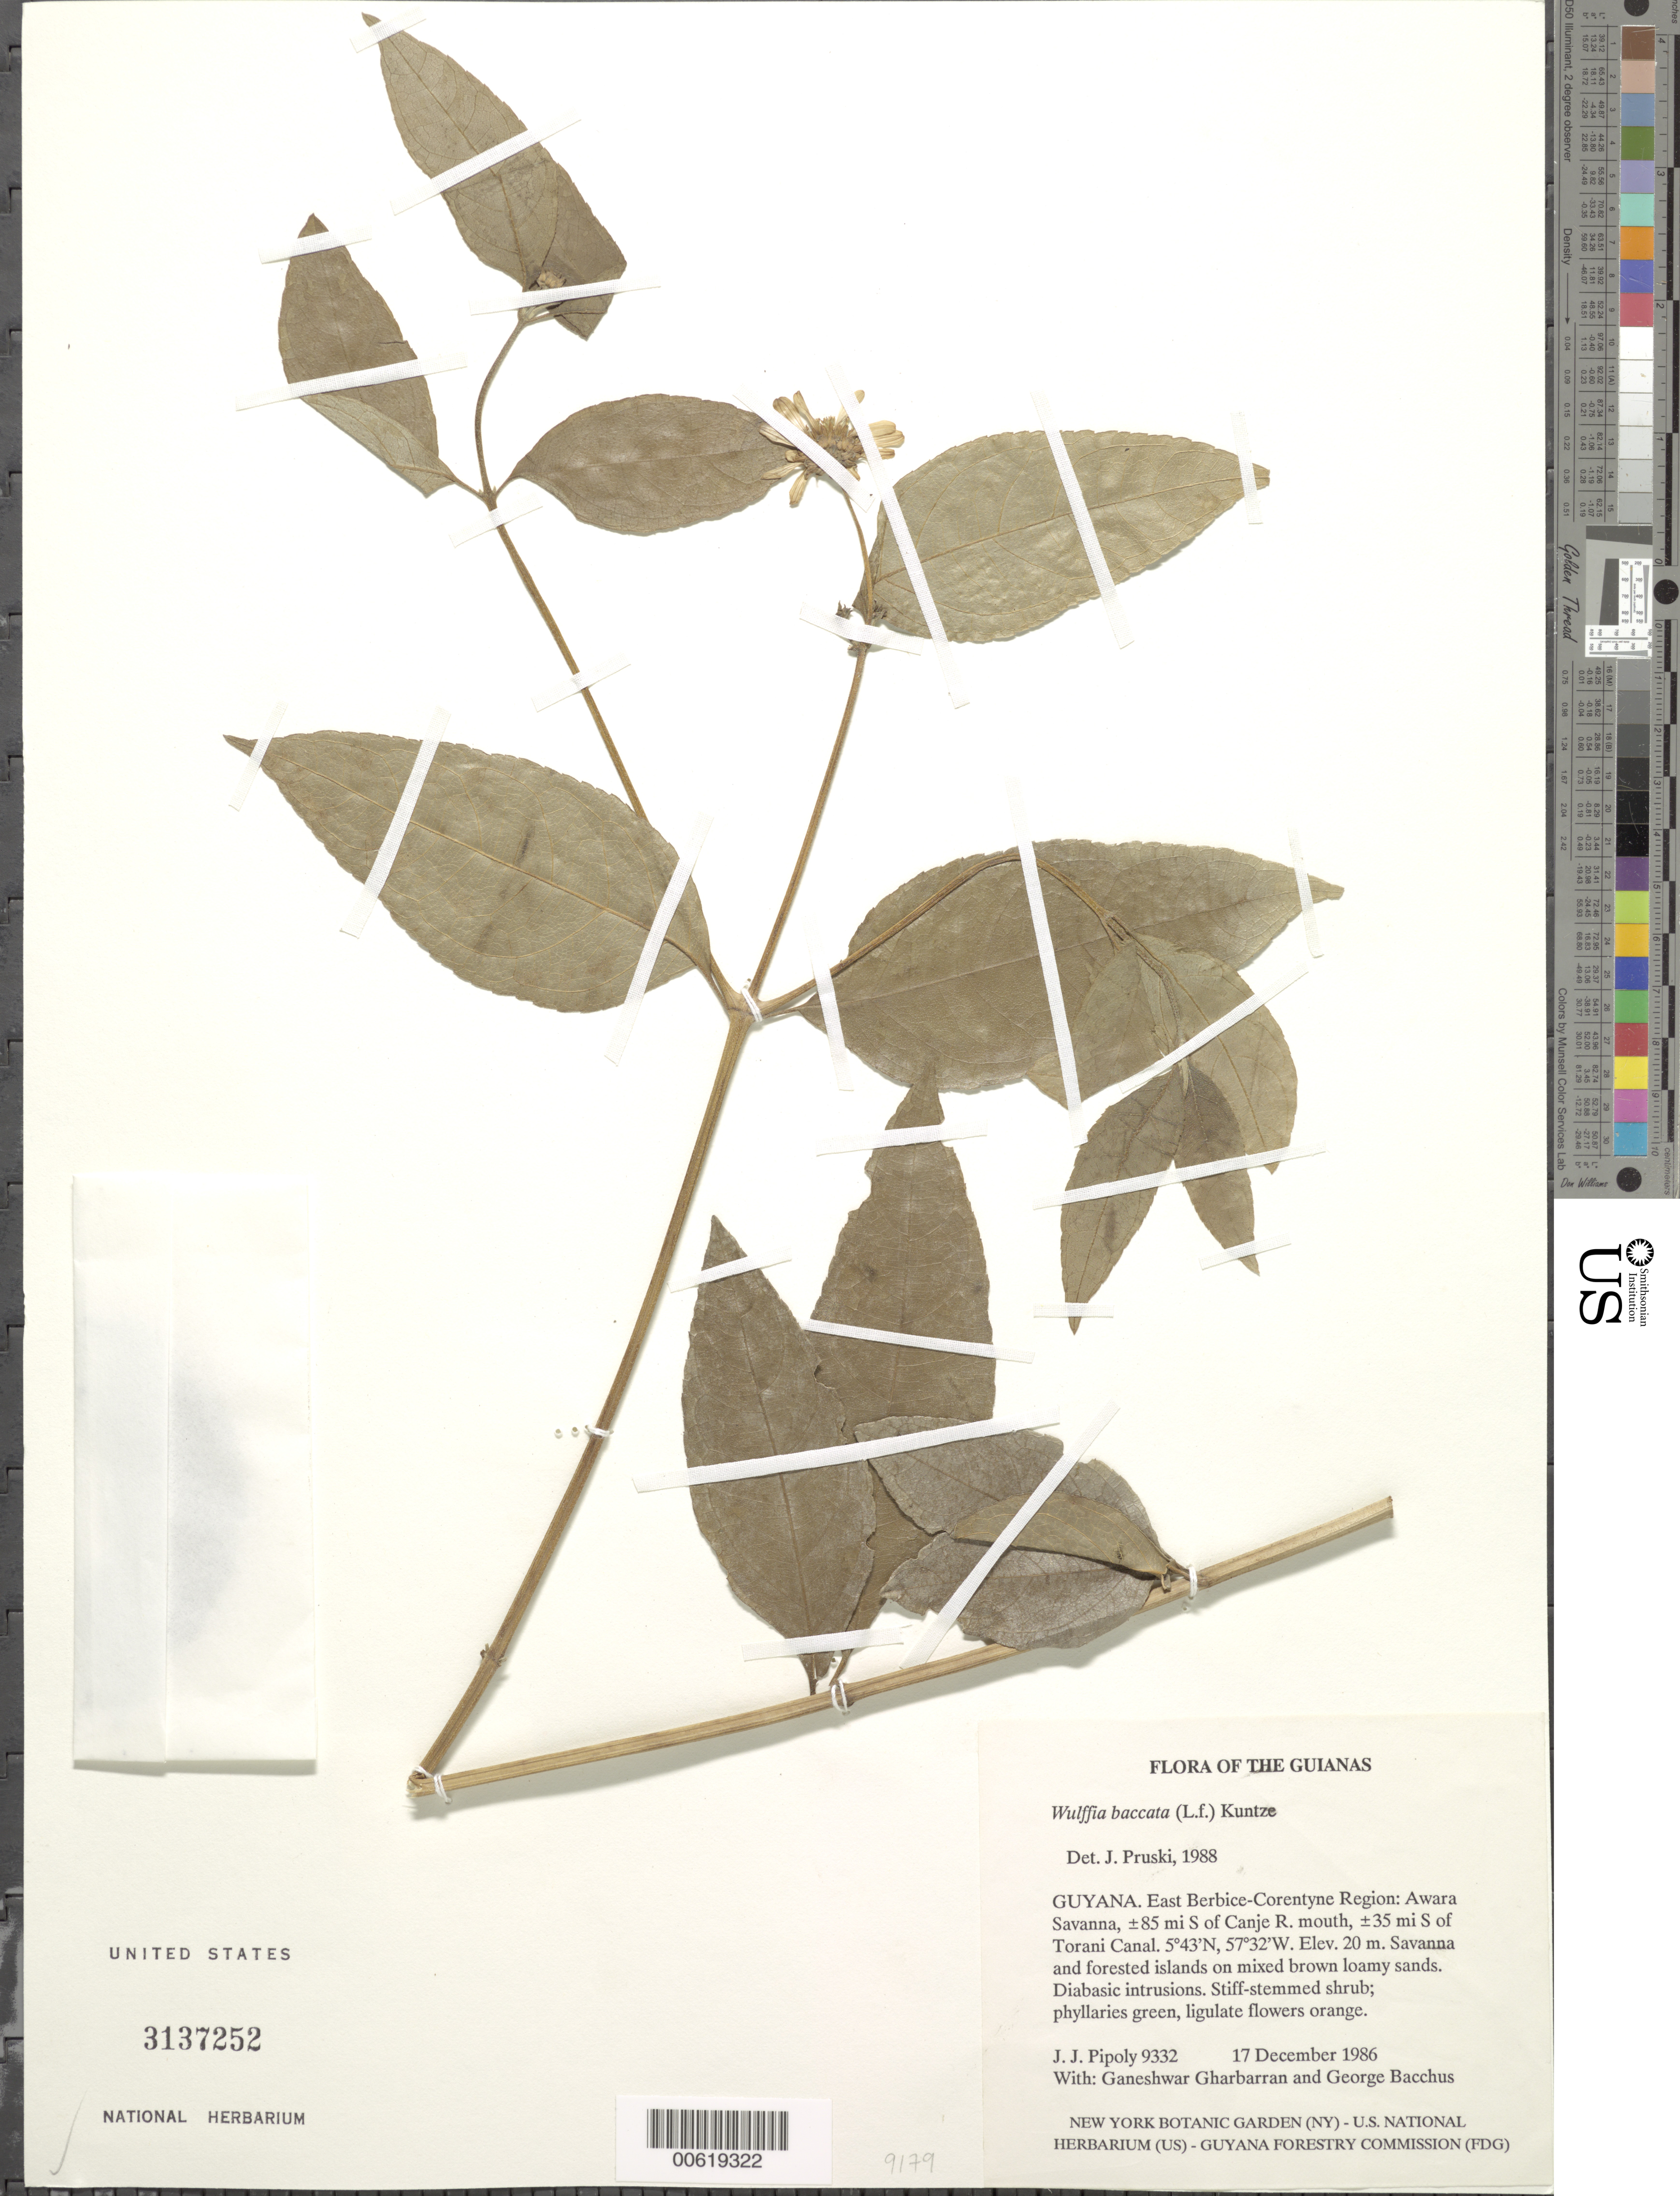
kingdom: Plantae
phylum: Tracheophyta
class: Magnoliopsida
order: Asterales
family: Asteraceae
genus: Wulffia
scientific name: Wulffia baccata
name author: (L. f.) Kuntze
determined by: Pruski, J. F.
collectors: J. J. Pipoly, G. Gharbarran & G. Bacchus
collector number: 9332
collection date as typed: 17 December 1986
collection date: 1986-12-17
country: Guyana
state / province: E. Berbice-Corentyne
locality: Awara Savanna, ±85 mi S of Canje R. mouth, ±35 mi S of Torani Canal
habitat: Savanna and forested islands on mixed brown loamy sands. Diabasic intrusions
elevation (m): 20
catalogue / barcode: US 3137252